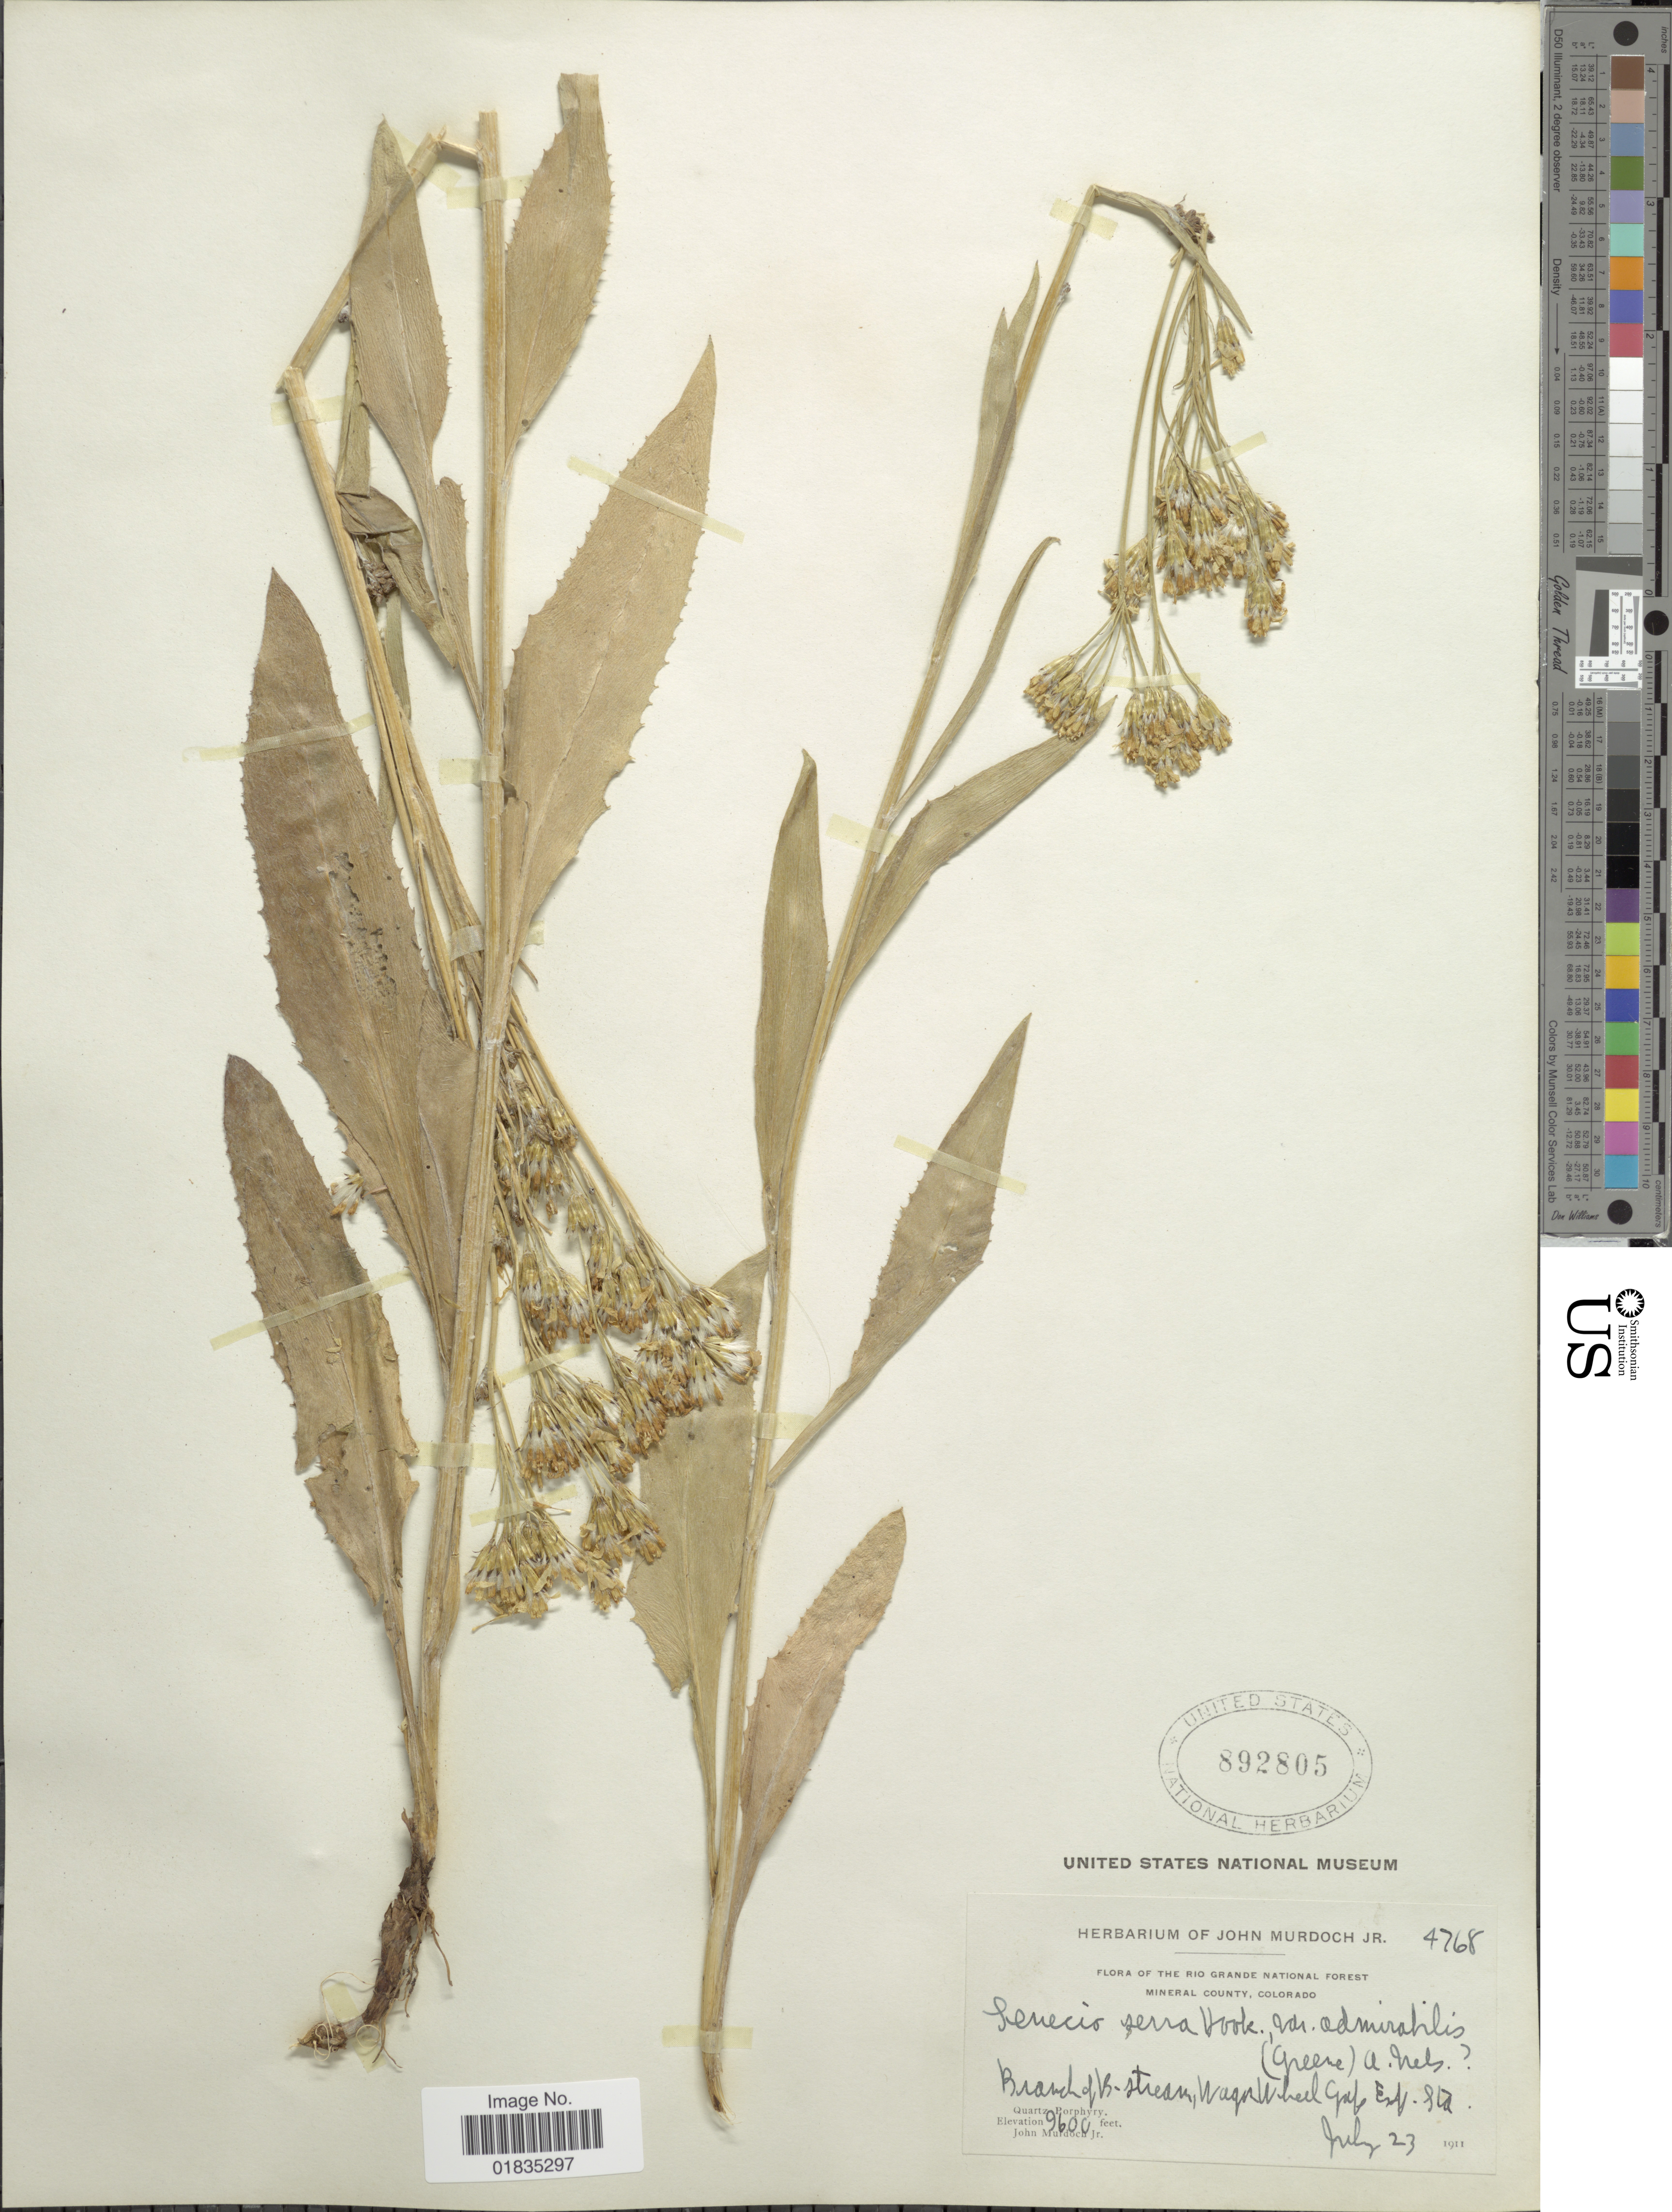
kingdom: Plantae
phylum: Tracheophyta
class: Magnoliopsida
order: Asterales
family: Asteraceae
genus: Senecio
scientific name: Senecio serra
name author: Hook.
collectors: J. Murdoch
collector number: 4768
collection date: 1911-07-23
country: United States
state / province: Colorado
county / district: Mineral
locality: The Rio Grande National Forest, Mineral County, Branch of B-stream, Wagon Wheel Exp. Sta.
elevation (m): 2926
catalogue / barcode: US 892805